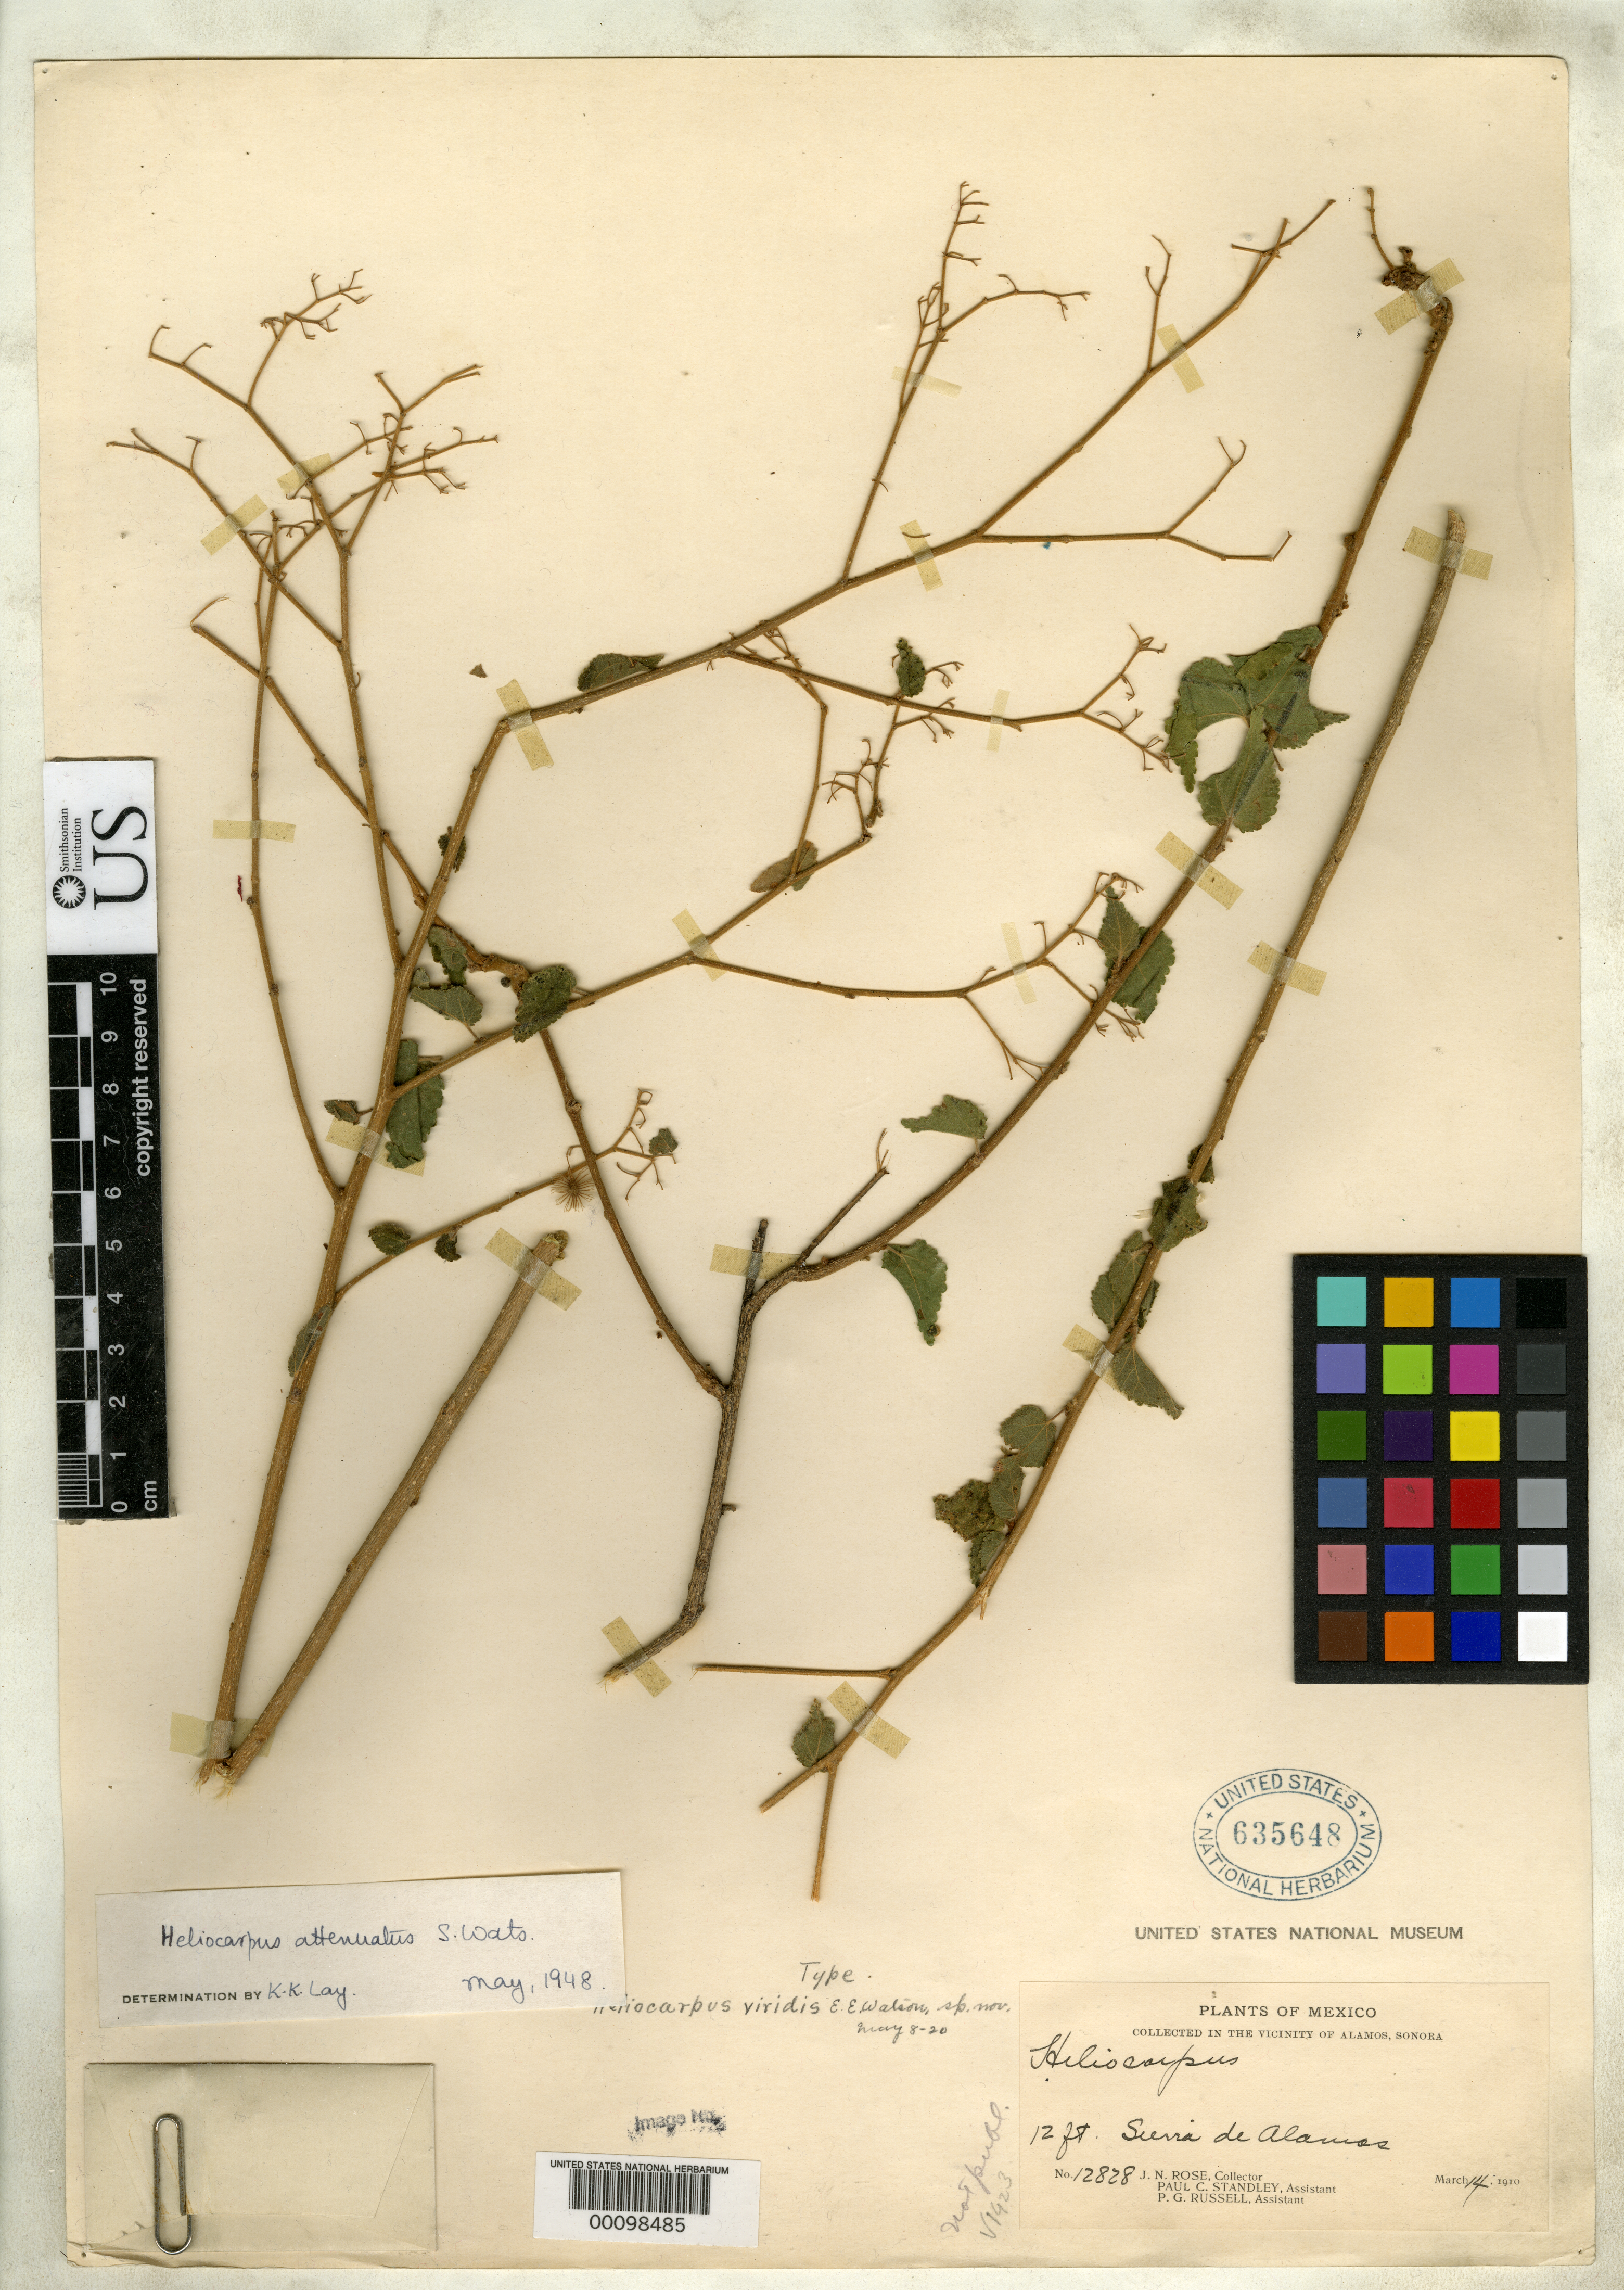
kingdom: Plantae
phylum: Tracheophyta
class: Magnoliopsida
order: Malvales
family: Malvaceae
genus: Heliocarpus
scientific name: Heliocarpus viridis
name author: E. Watson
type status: Holotype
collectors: J. N. Rose, P. C. Standley & P. G. Russell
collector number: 12828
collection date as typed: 14 Mar 1910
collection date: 1910-03-14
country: Mexico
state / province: Sonora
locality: Sierra de Alamos.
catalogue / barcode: US 635648